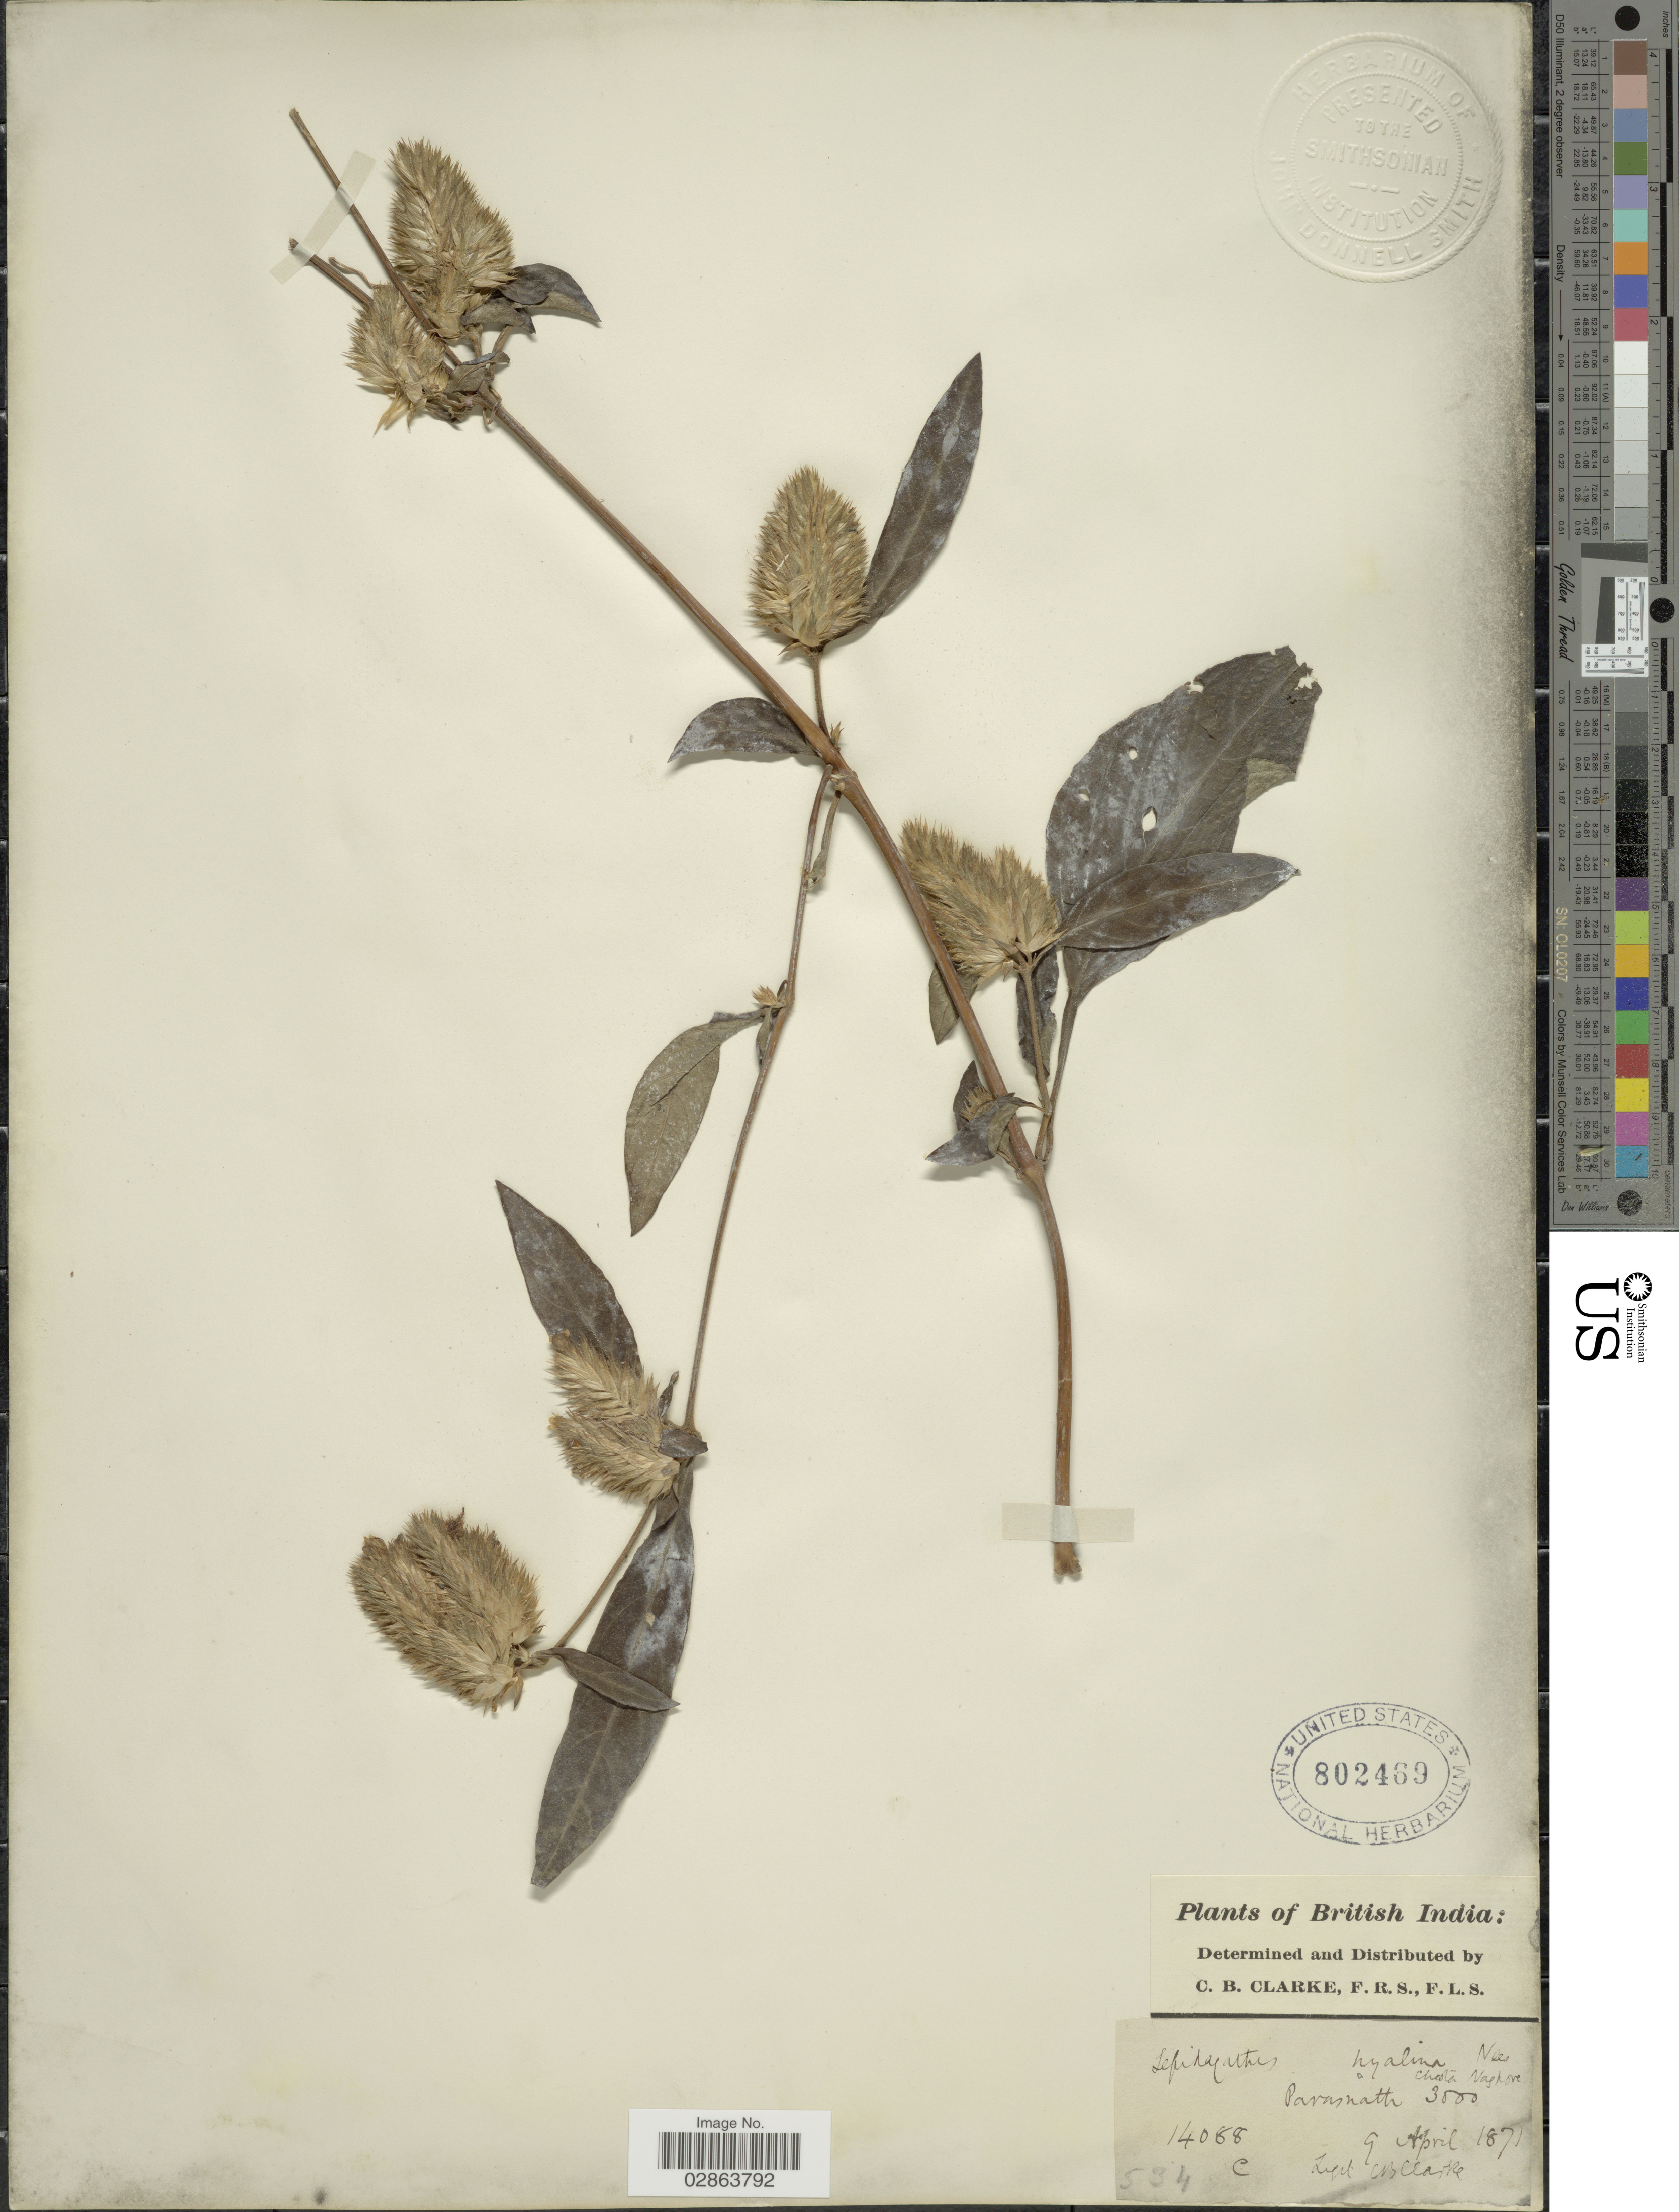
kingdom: Plantae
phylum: Tracheophyta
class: Magnoliopsida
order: Lamiales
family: Acanthaceae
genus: Lepidagathis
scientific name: Lepidagathis incurva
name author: Buch.-Ham. ex D. Don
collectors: C. B. Clarke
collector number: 14088C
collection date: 1871-04-09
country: India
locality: British India, Parasnath, Chota Nagpore. Nyaline Nles.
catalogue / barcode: US 802469